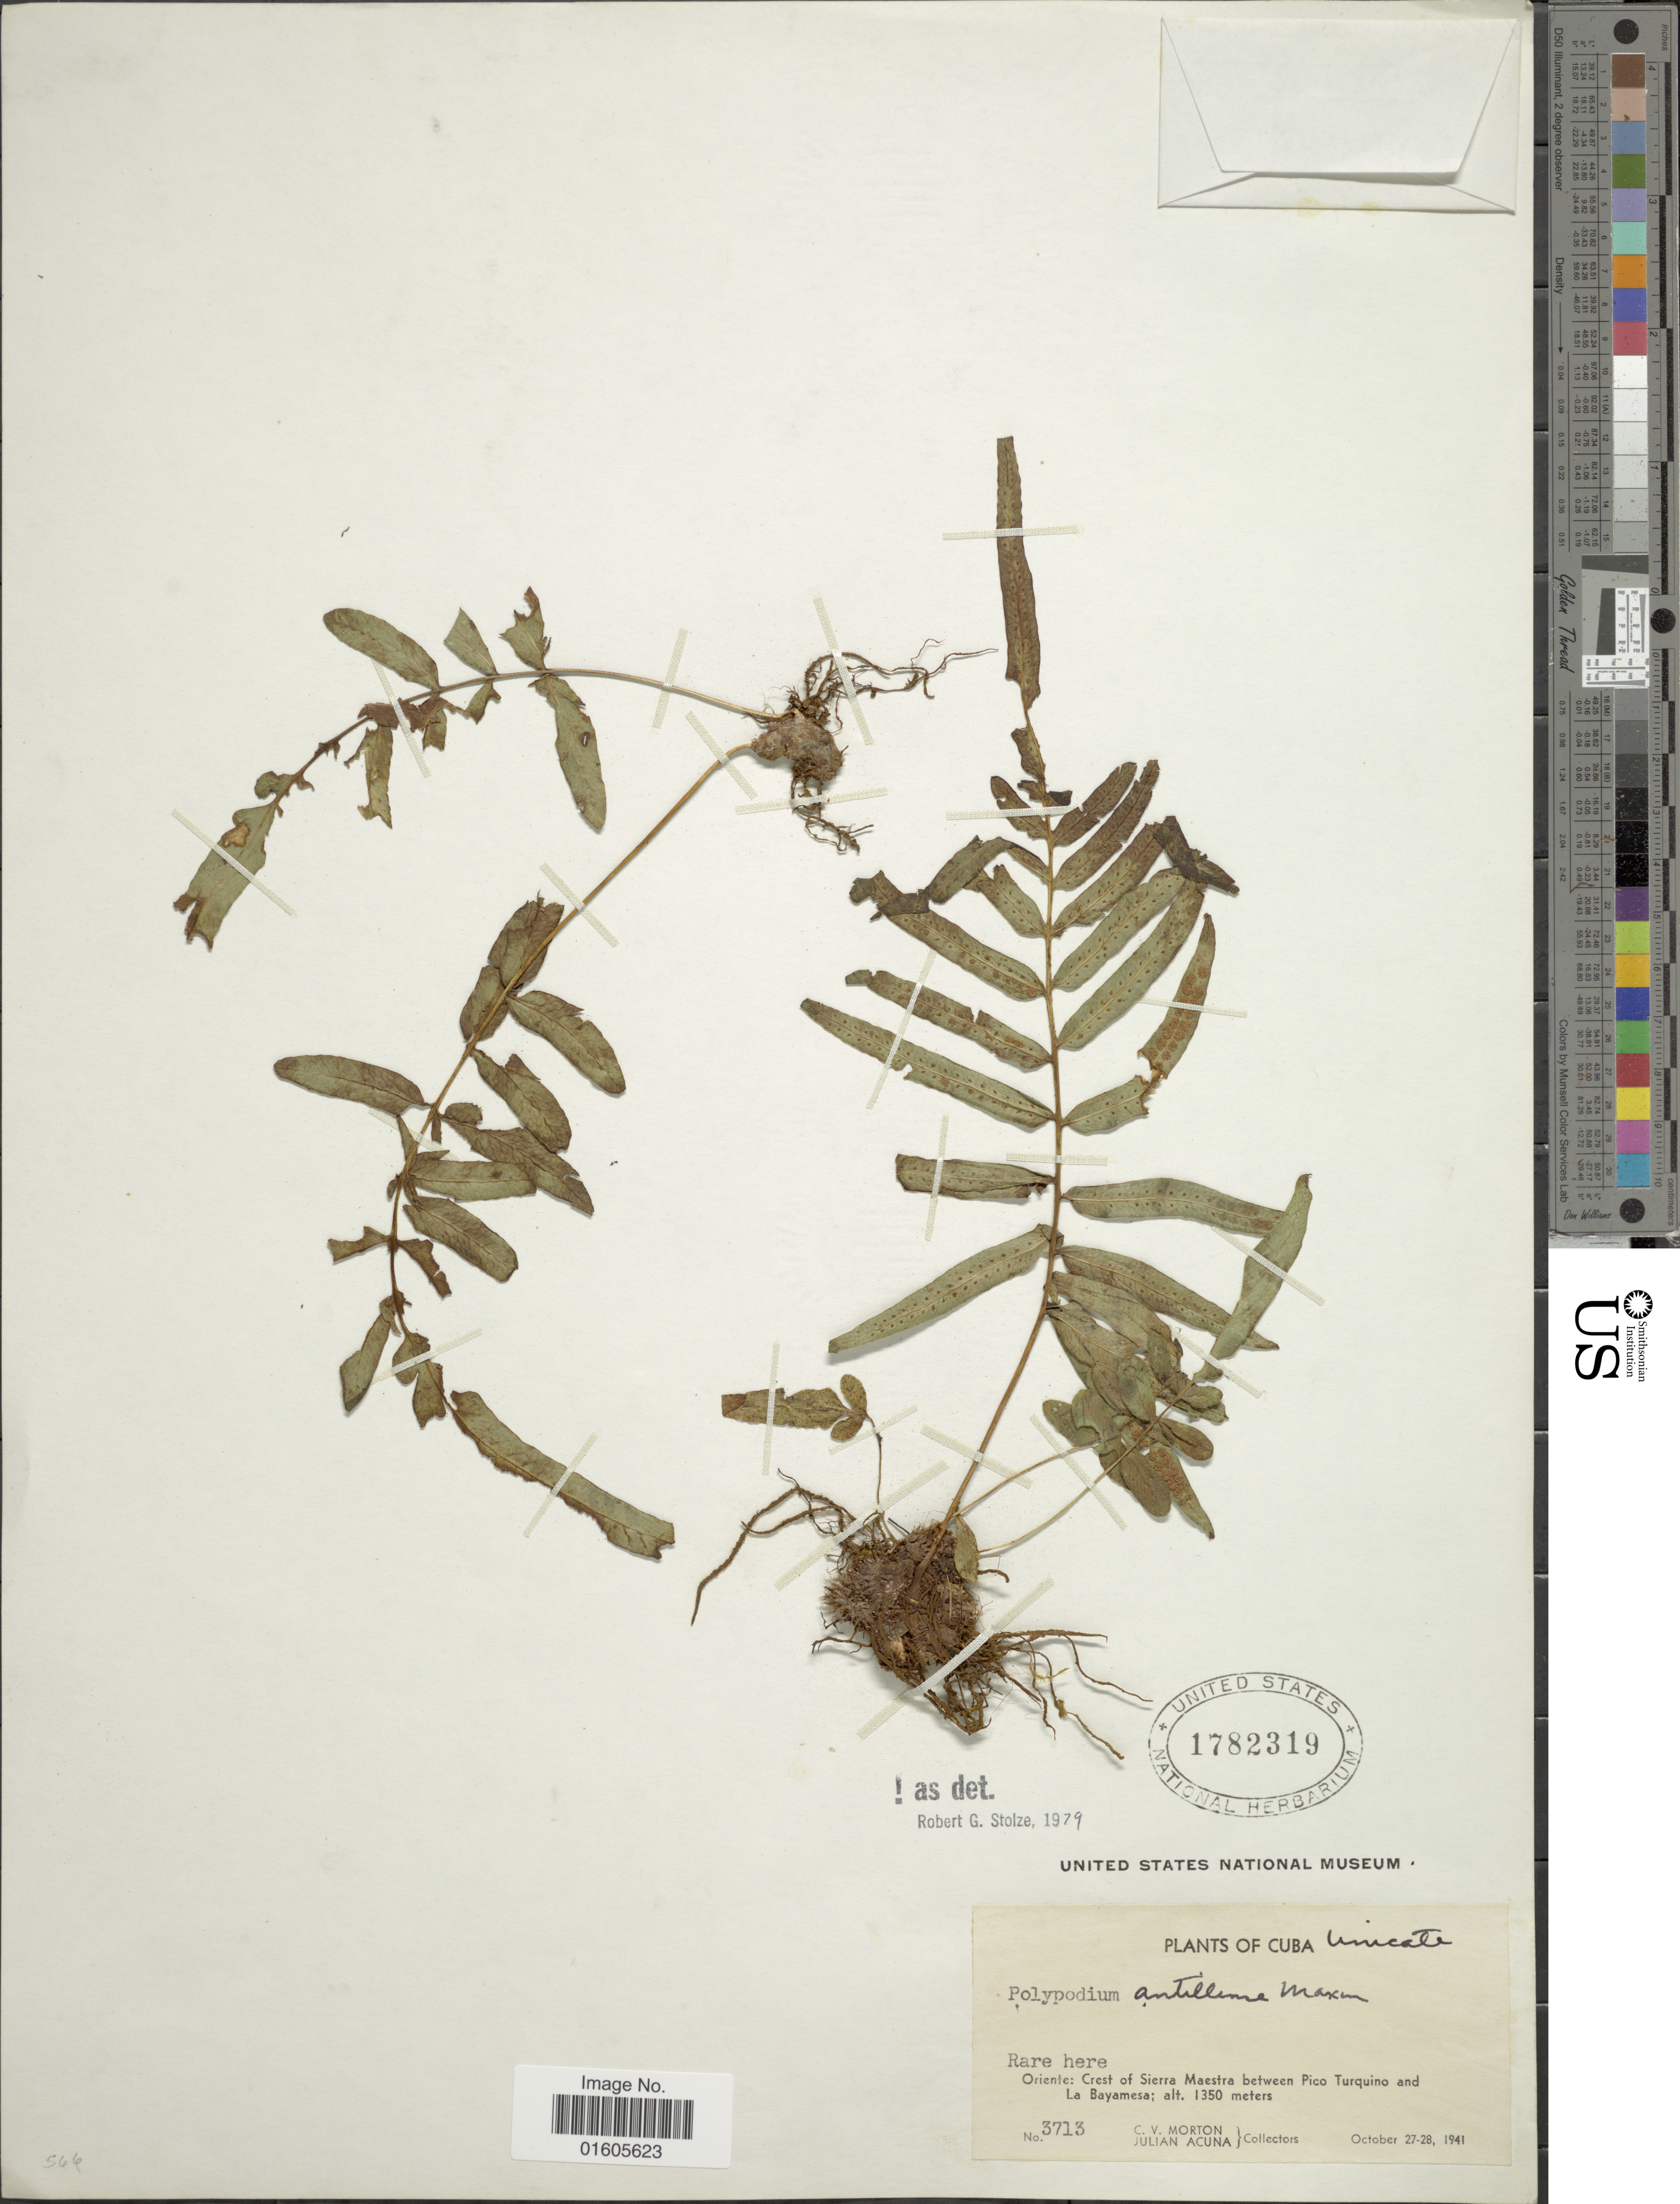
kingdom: Plantae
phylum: Tracheophyta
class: Polypodiopsida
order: Polypodiales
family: Polypodiaceae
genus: Serpocaulon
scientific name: Serpocaulon acuminatum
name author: (Fée) Christenh.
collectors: C. V. Morton & J. B. Acuña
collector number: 3713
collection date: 1941-10-27/1941-10-28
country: Cuba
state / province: Oriente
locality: Crest of Sierra Maestra netween Pico Turquino and La Bayamesa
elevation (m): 1350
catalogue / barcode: US 1782319